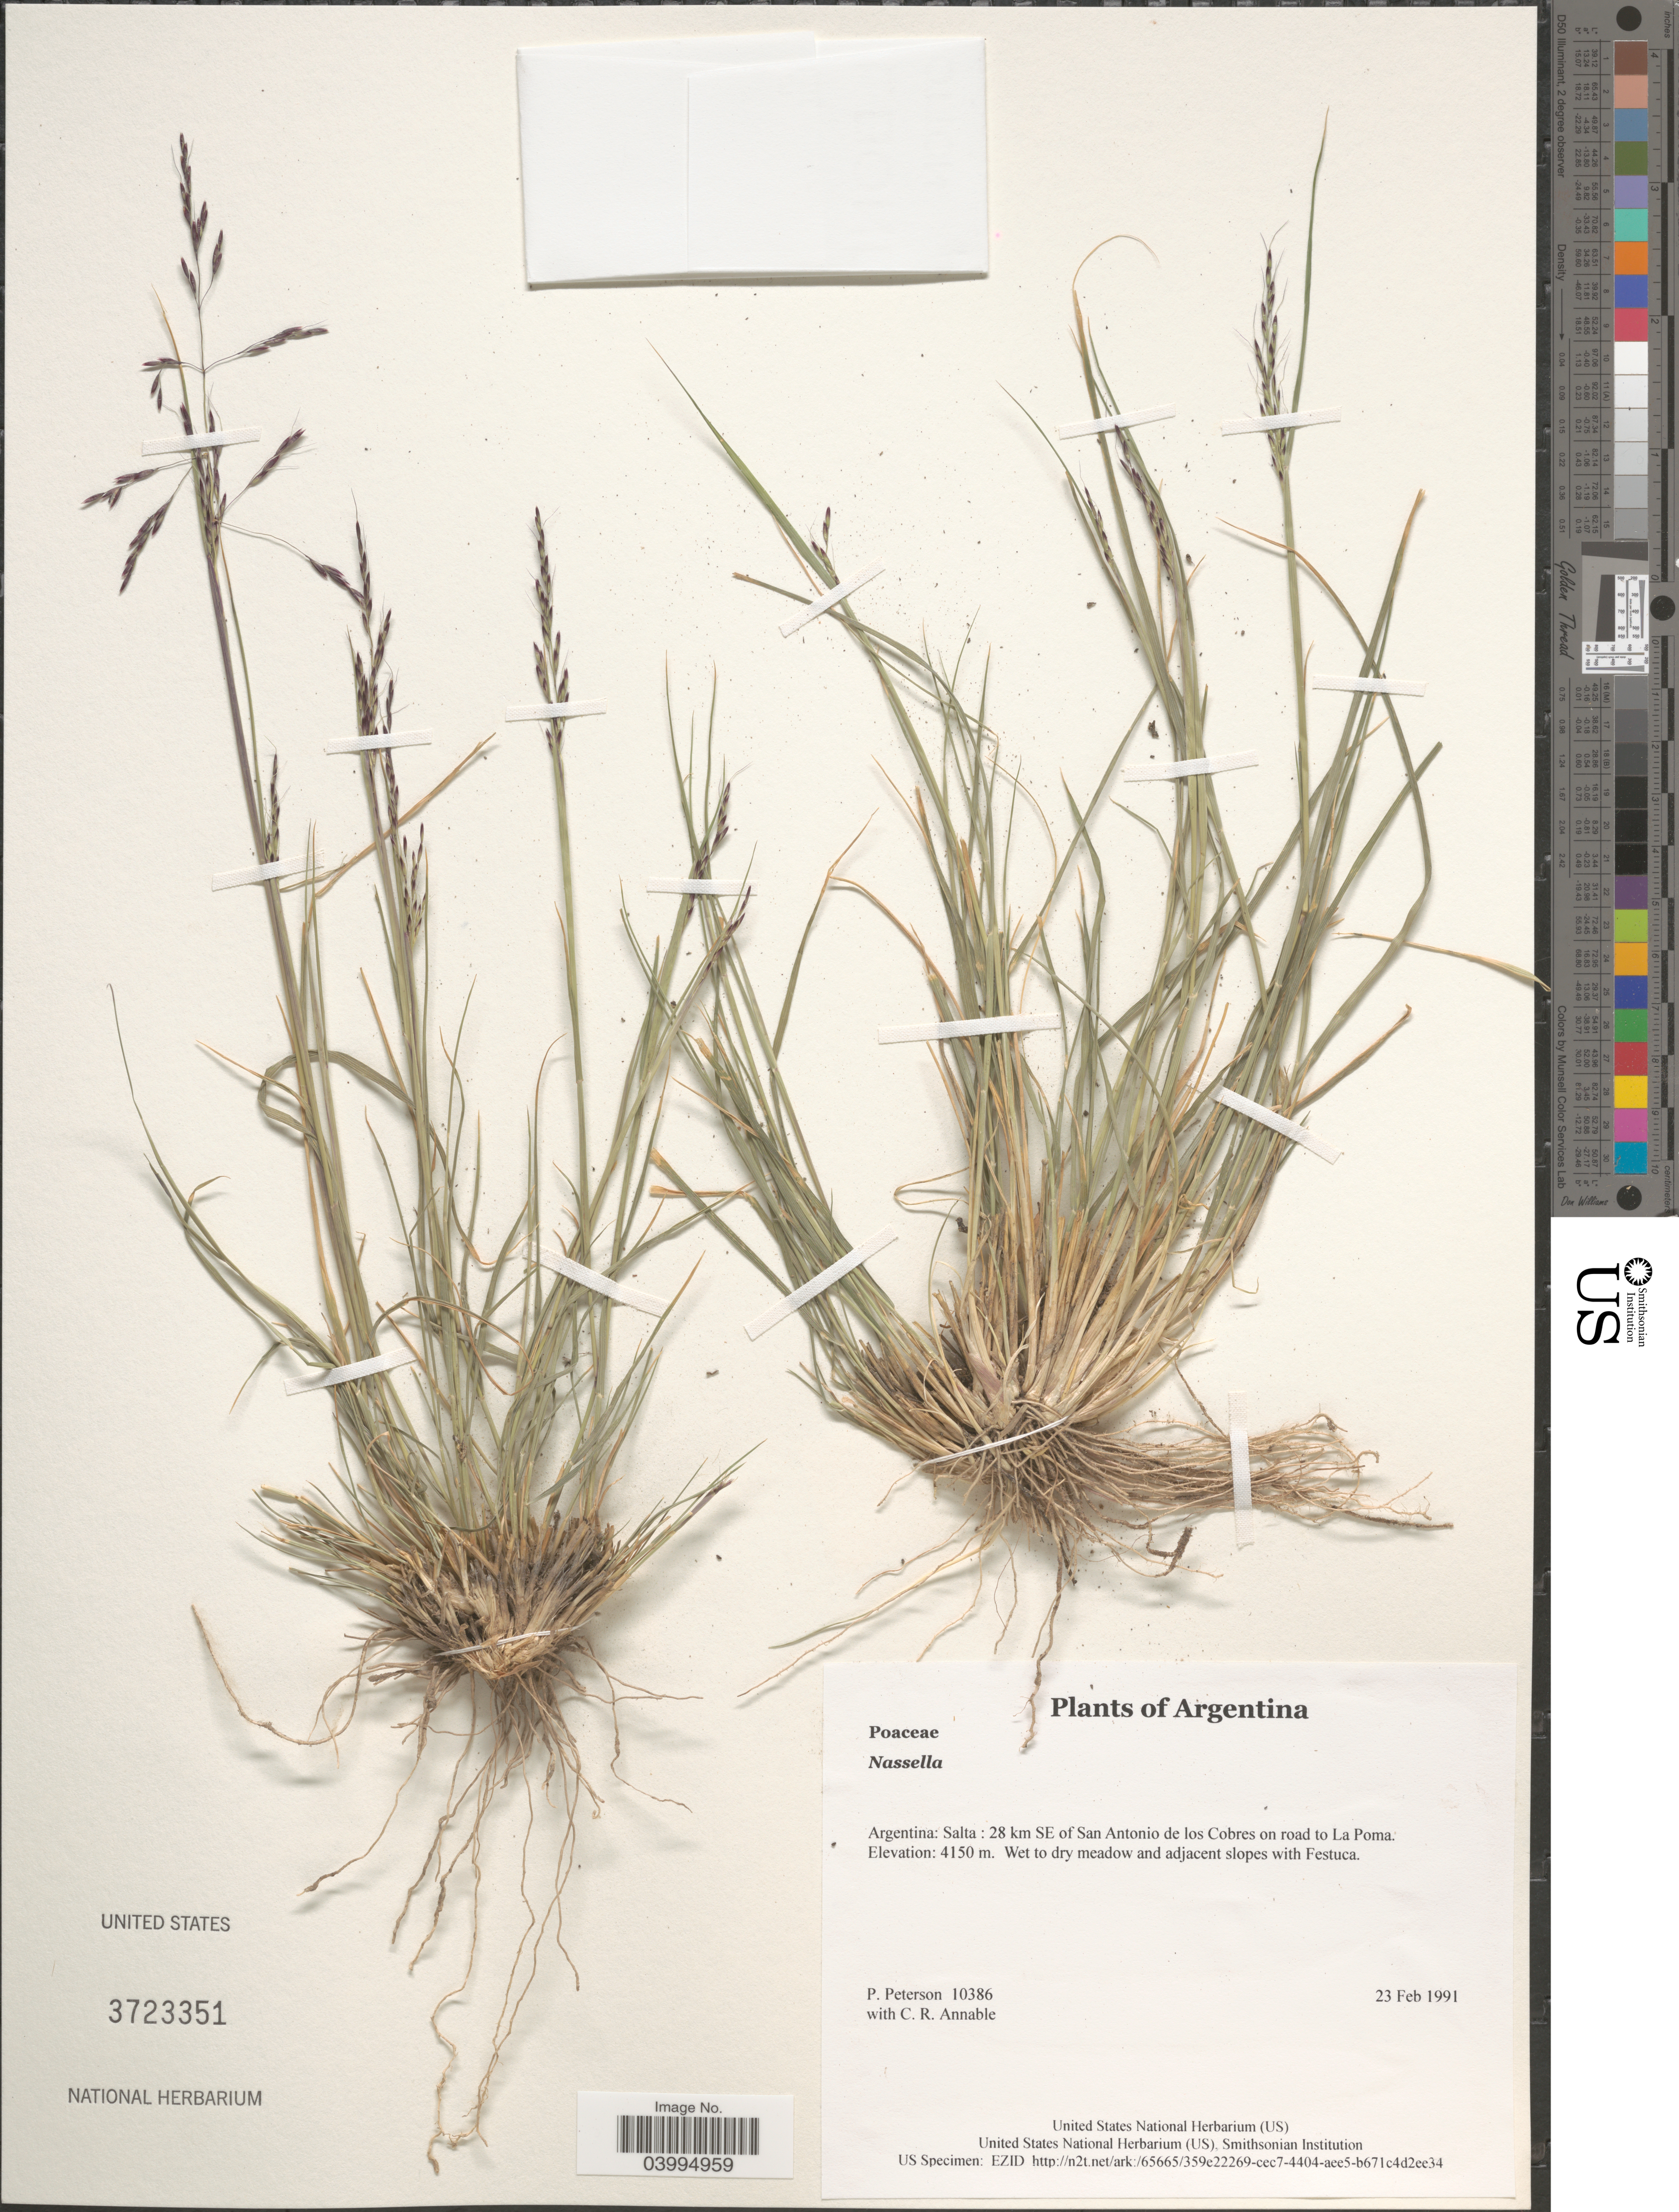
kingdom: Plantae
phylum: Tracheophyta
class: Liliopsida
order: Poales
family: Poaceae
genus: Stipa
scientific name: Stipa sp.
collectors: P. Peterson & C. R. Annable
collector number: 10386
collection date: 1991-02-23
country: Argentina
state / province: Salta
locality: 28 km SE of San Antonio de los Cobres on road to La Poma.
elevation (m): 4150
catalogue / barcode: US 3723351